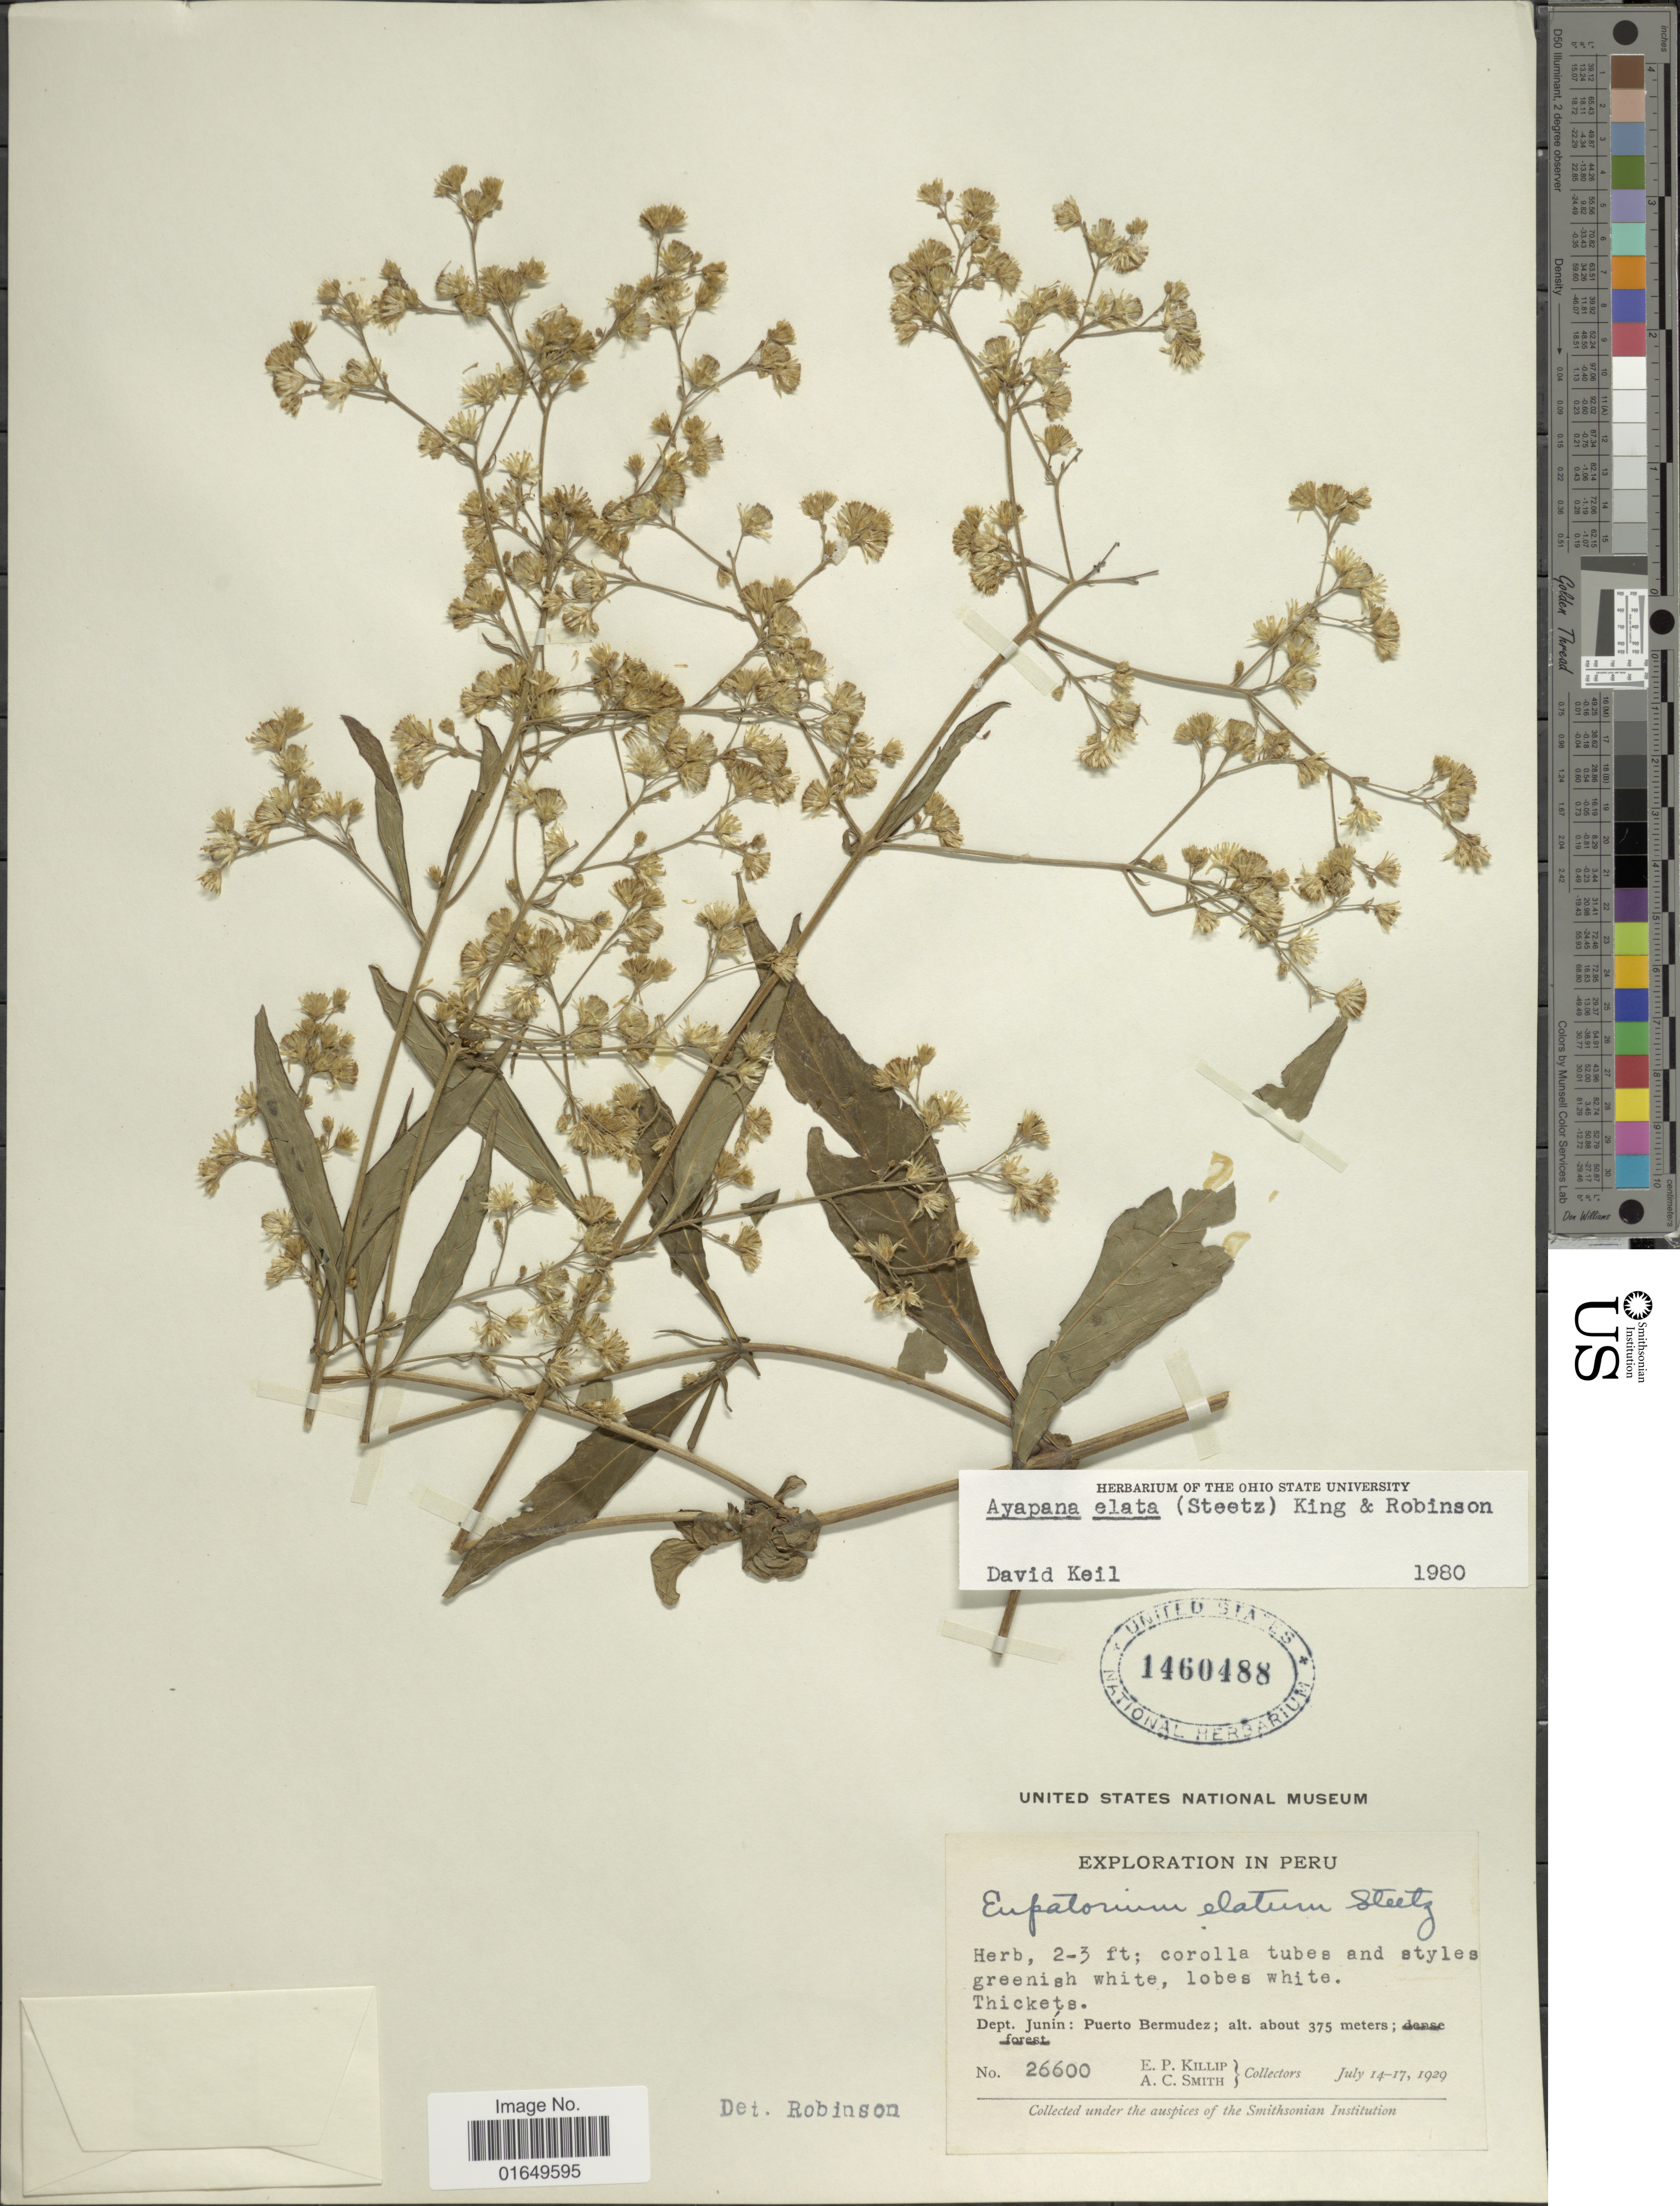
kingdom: Plantae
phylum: Tracheophyta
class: Magnoliopsida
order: Asterales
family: Asteraceae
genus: Ayapana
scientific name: Ayapana elata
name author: (Steetz) R.M. King & H. Rob.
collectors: E. P. Killip & A. C. Smith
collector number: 26600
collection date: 1929-07-14/1929-07-17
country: Peru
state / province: Junín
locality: Puerto Bermudez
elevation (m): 375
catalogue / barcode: US 1460488